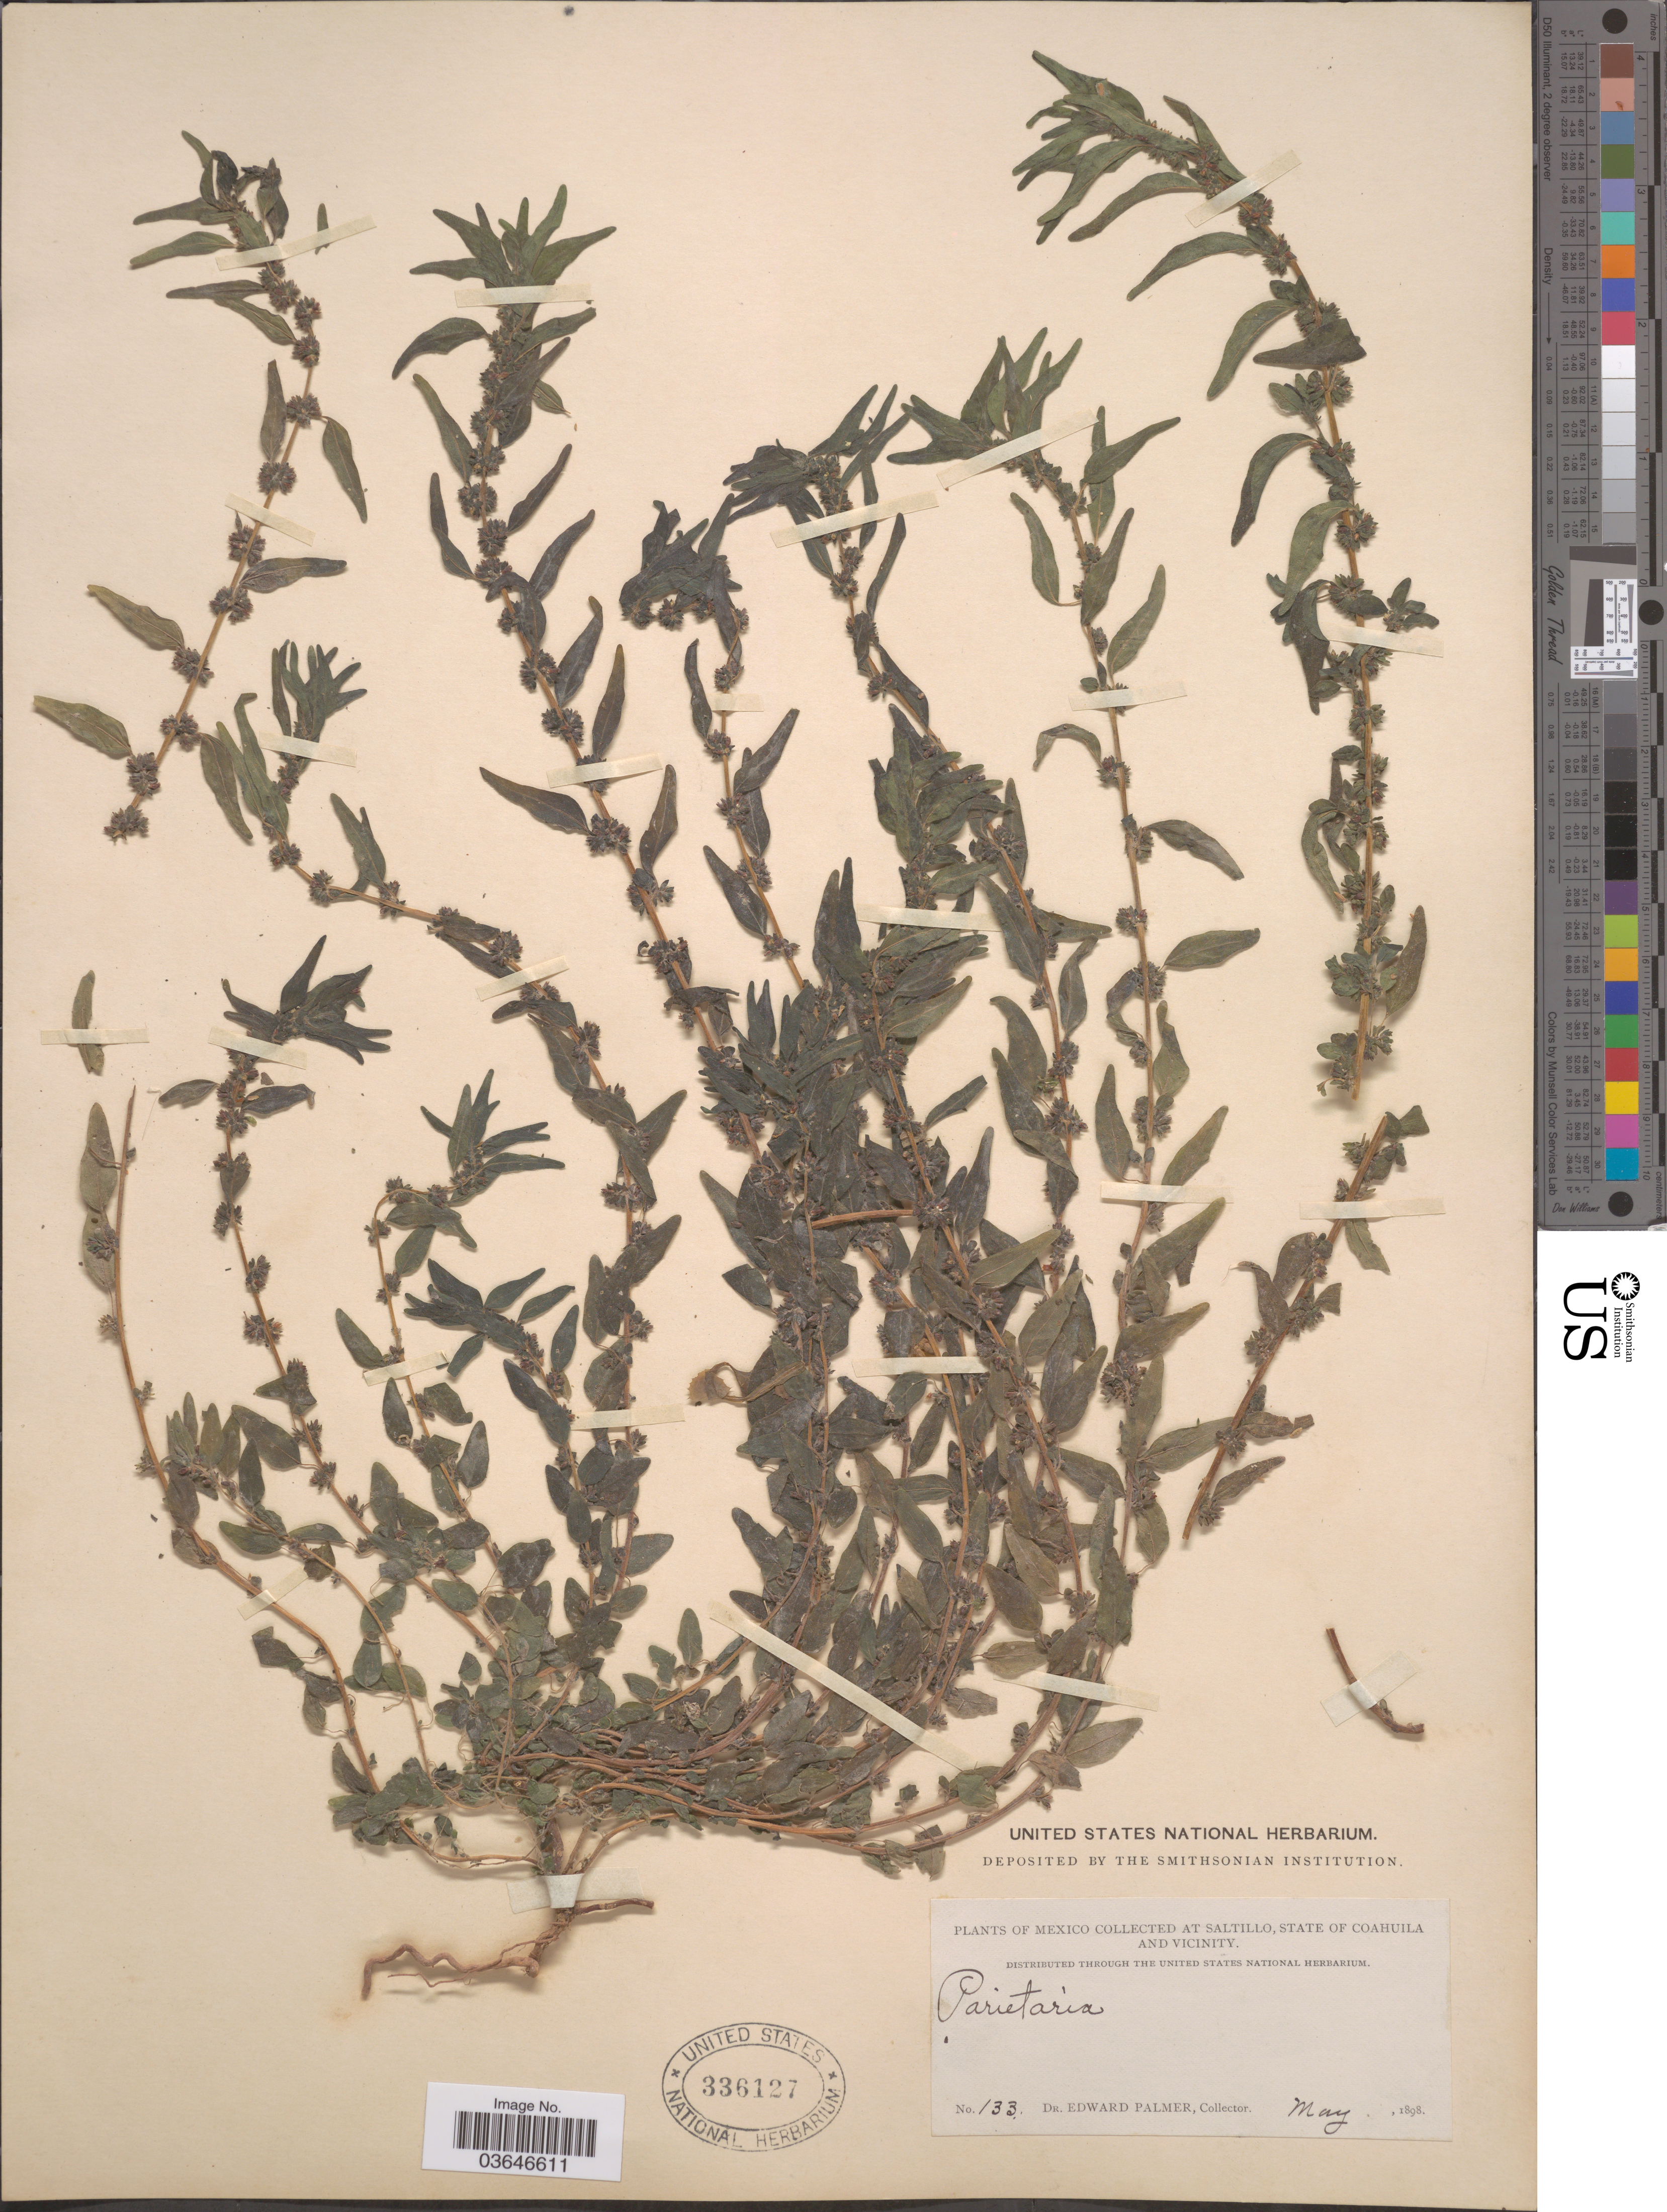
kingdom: Plantae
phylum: Tracheophyta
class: Magnoliopsida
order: Rosales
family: Urticaceae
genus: Parietaria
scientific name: Parietaria sp.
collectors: E. Palmer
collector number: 133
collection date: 1898-05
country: Mexico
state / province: Coahuila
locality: Saltillo, State of Coahuila and vicinity.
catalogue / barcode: US 336127